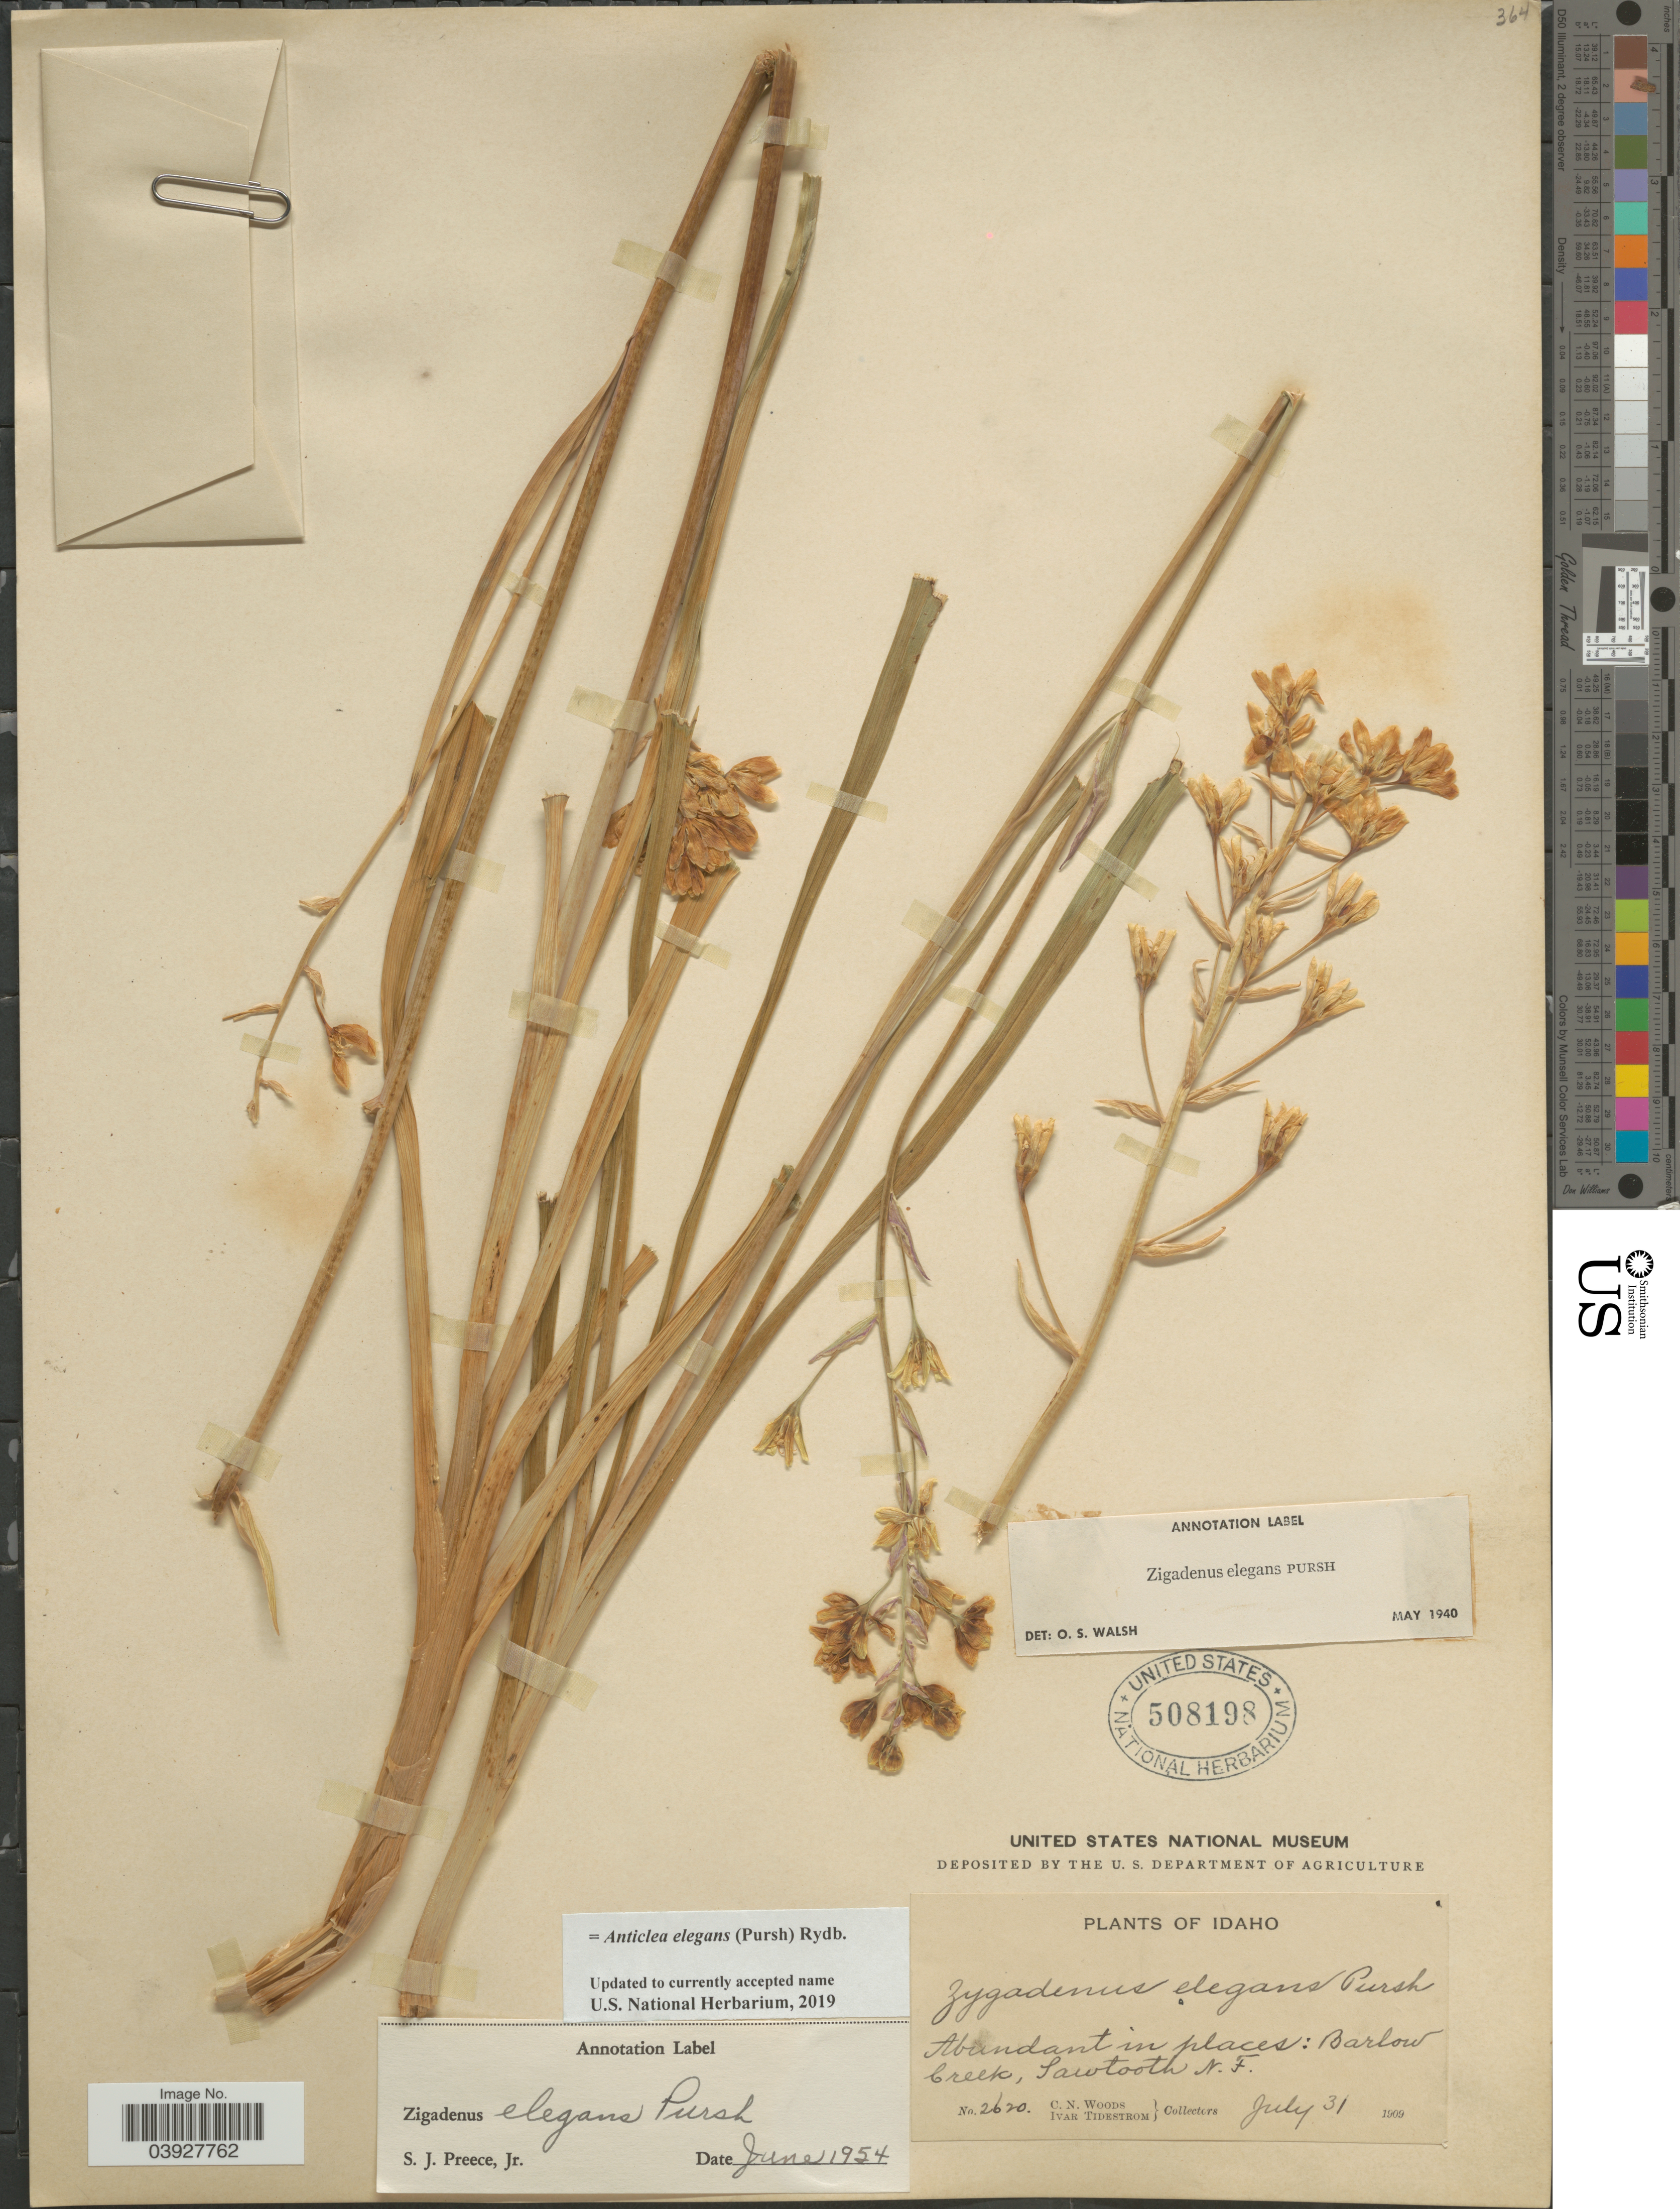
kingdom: Plantae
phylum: Tracheophyta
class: Liliopsida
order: Liliales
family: Melanthiaceae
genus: Anticlea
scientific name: Anticlea elegans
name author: (Pursh) Rydb.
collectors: C. Woods & I. F. Tidestrom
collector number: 2620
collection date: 1909-07-31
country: United States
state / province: Idaho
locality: Barlow Creek, Sawtooth N.F.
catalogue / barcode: US 508198